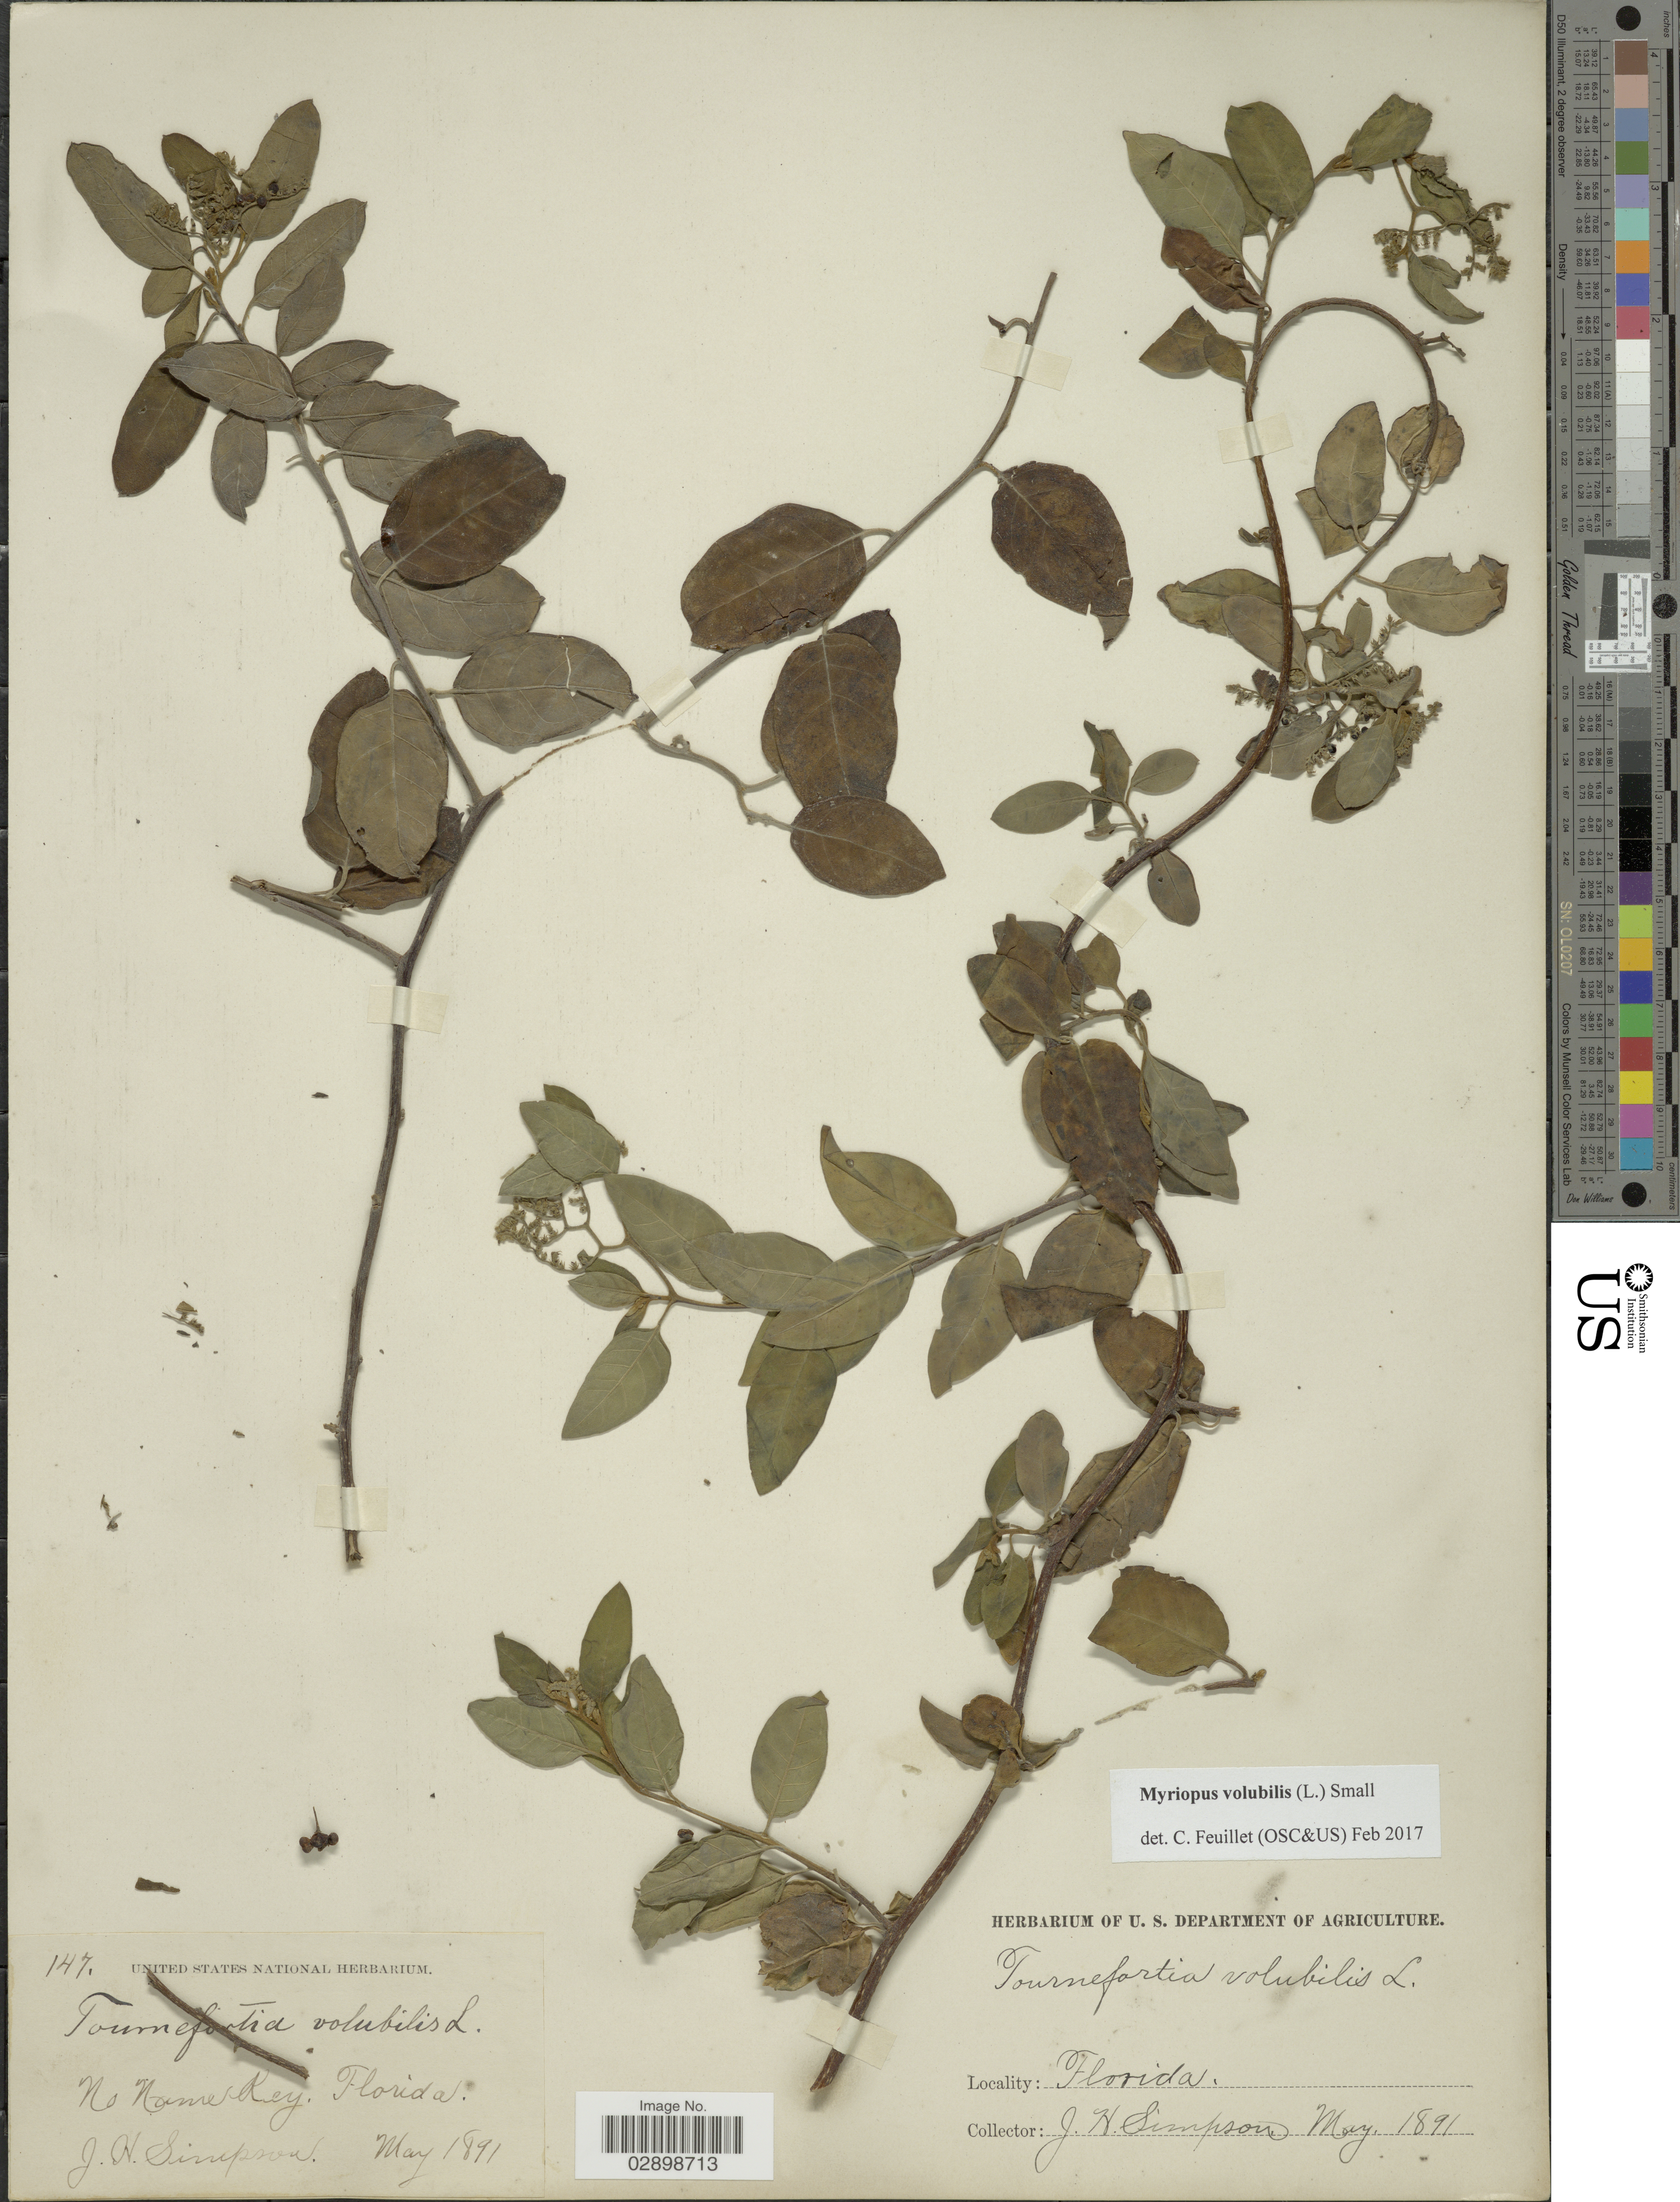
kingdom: Plantae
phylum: Tracheophyta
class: Magnoliopsida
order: Boraginales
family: Heliotropiaceae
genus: Myriopus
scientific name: Myriopus volubilis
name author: (L.) Small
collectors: J. H. Simpson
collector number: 147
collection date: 1891-05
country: United States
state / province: Florida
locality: No Name Key.